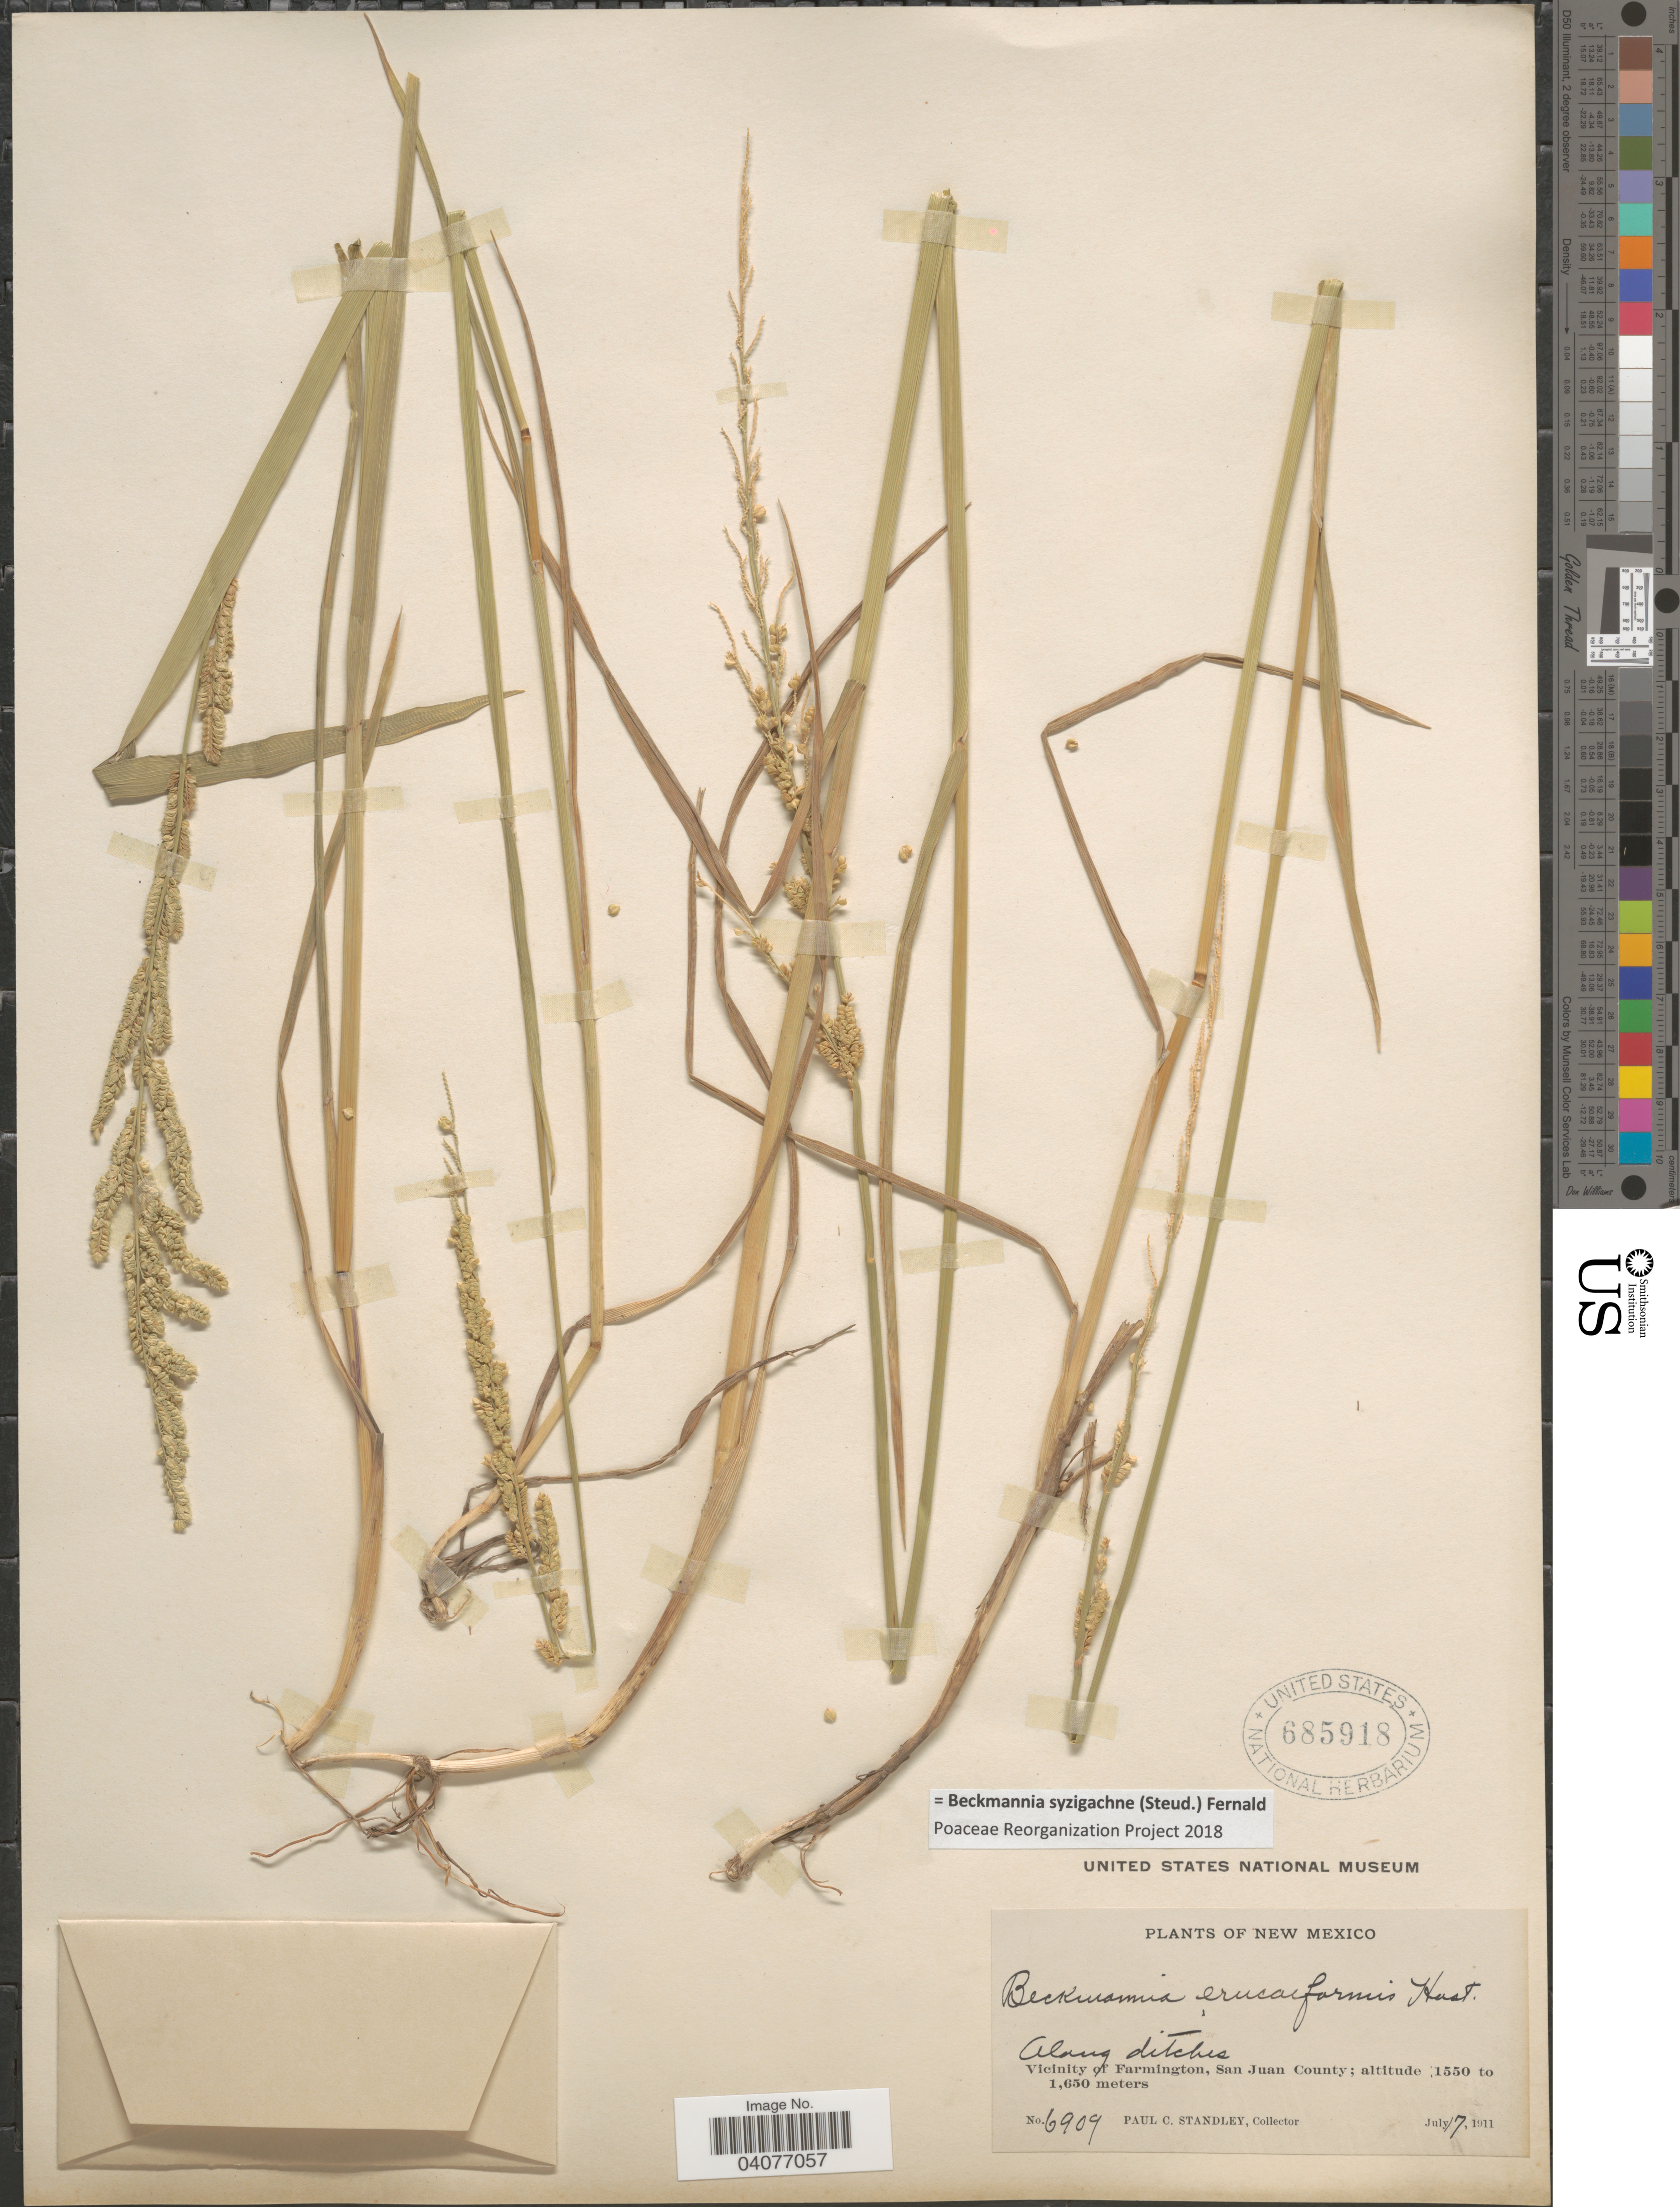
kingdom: Plantae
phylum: Tracheophyta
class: Liliopsida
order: Poales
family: Poaceae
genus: Beckmannia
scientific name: Beckmannia syzigachne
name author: (Steud.) Fernald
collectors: P. C. Standley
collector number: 6909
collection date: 1911-07-17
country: United States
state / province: New Mexico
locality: Along ditches. Vicinity of Farmington, San Juan County.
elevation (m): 1550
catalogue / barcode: US 685918